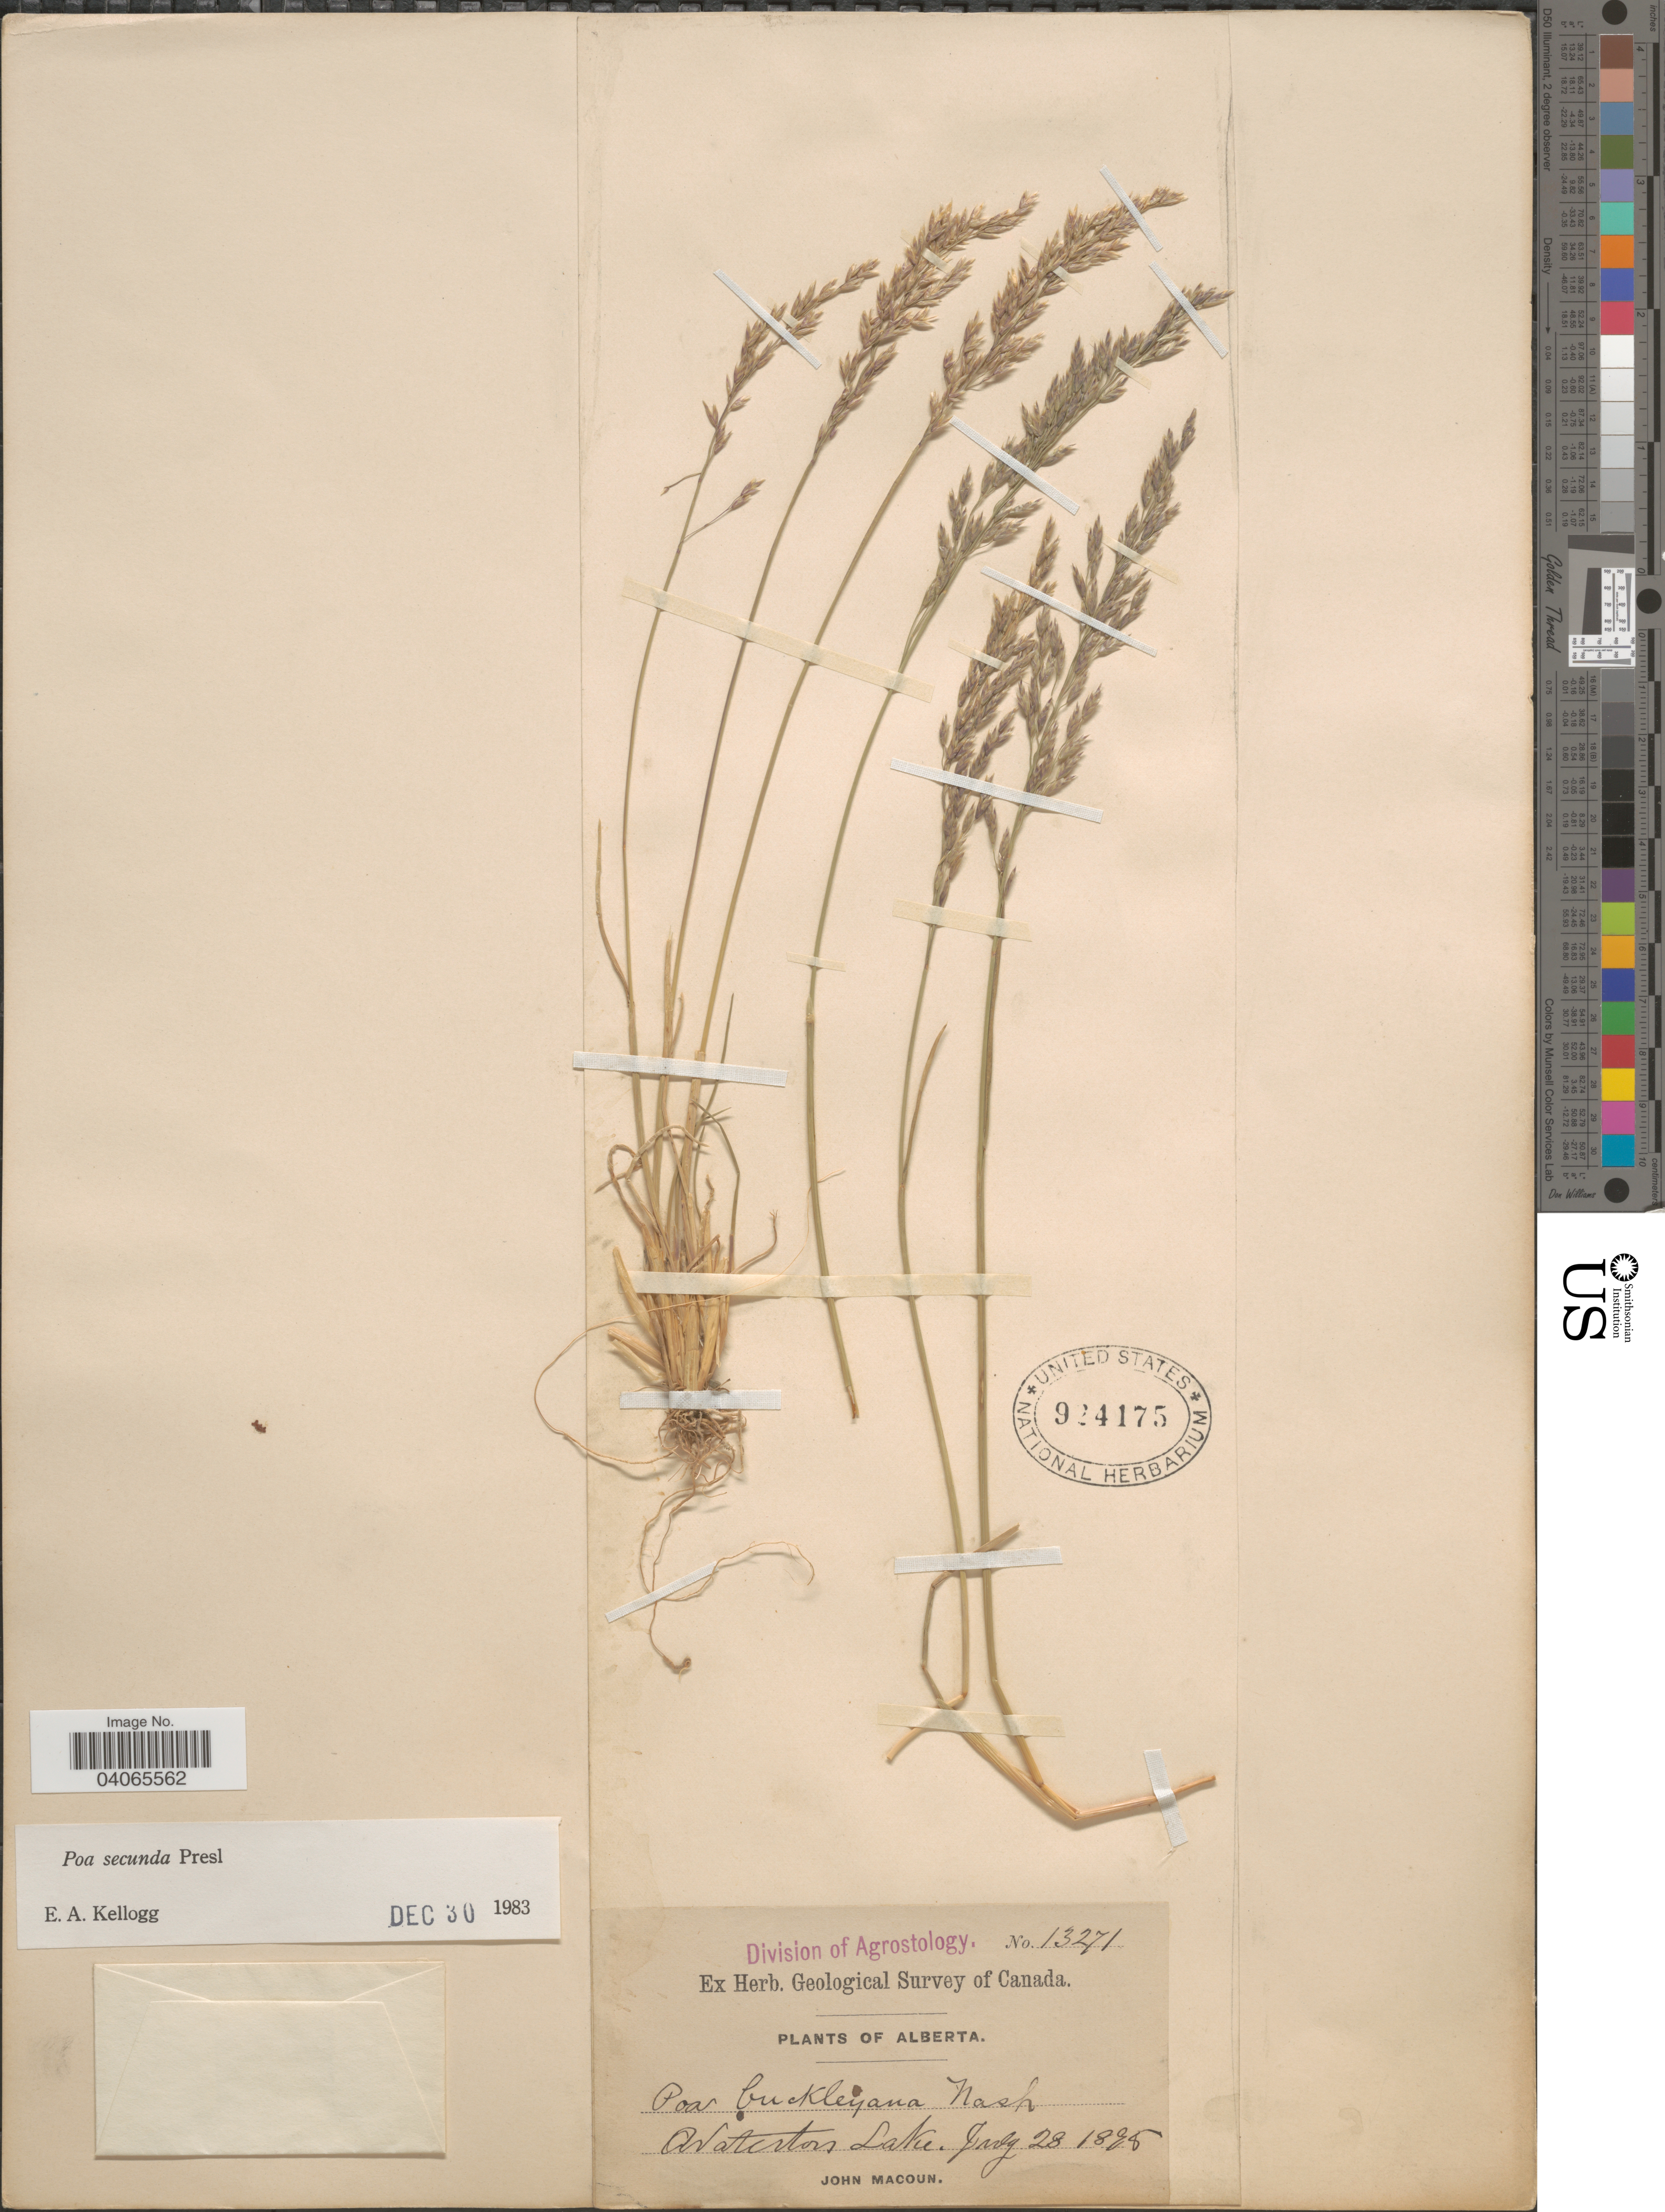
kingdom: Plantae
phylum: Tracheophyta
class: Liliopsida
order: Poales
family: Poaceae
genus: Poa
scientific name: Poa secunda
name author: J. Presl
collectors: J. Macoun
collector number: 13271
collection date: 1875-07-28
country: Canada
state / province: Alberta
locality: Herb. Geological Survey of Canada. Waterton Lake.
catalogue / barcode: US 924175